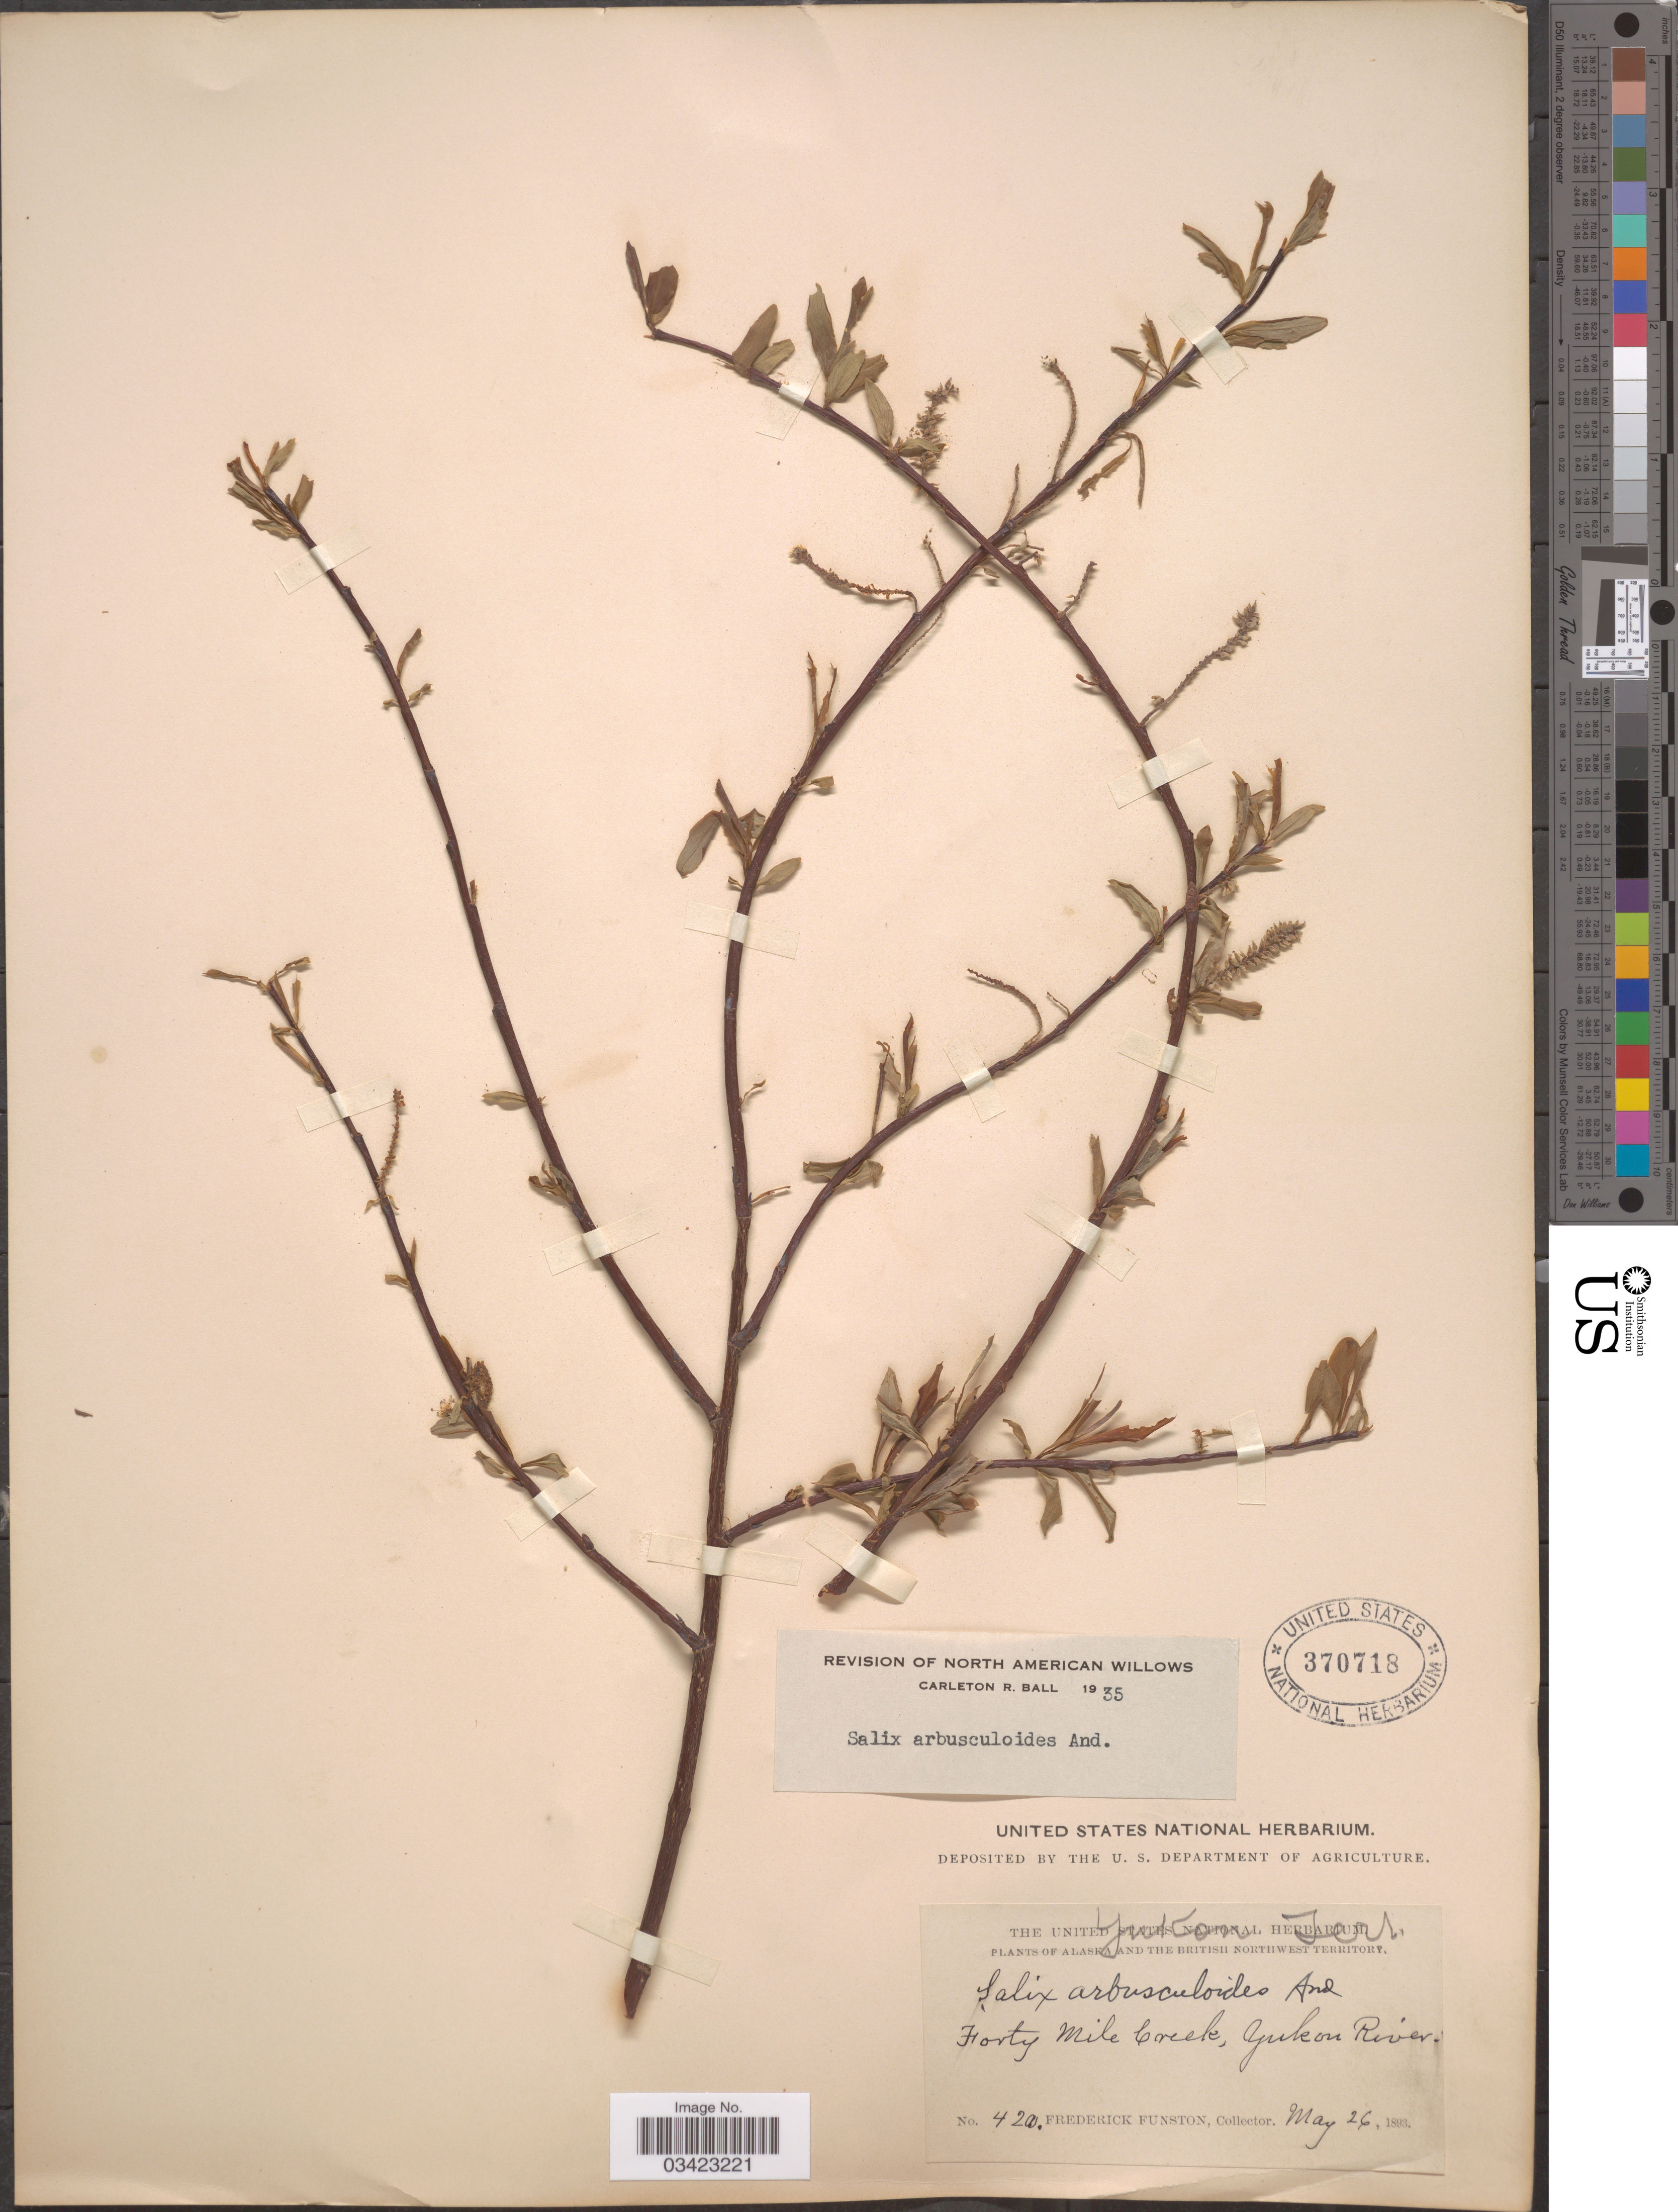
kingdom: Plantae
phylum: Tracheophyta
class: Magnoliopsida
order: Malpighiales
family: Salicaceae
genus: Salix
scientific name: Salix arbusculoides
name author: Andersson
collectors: F. Funston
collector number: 42a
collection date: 1893-05-26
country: Canada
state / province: Yukon Territory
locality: Forty Mile Creek, Yukon River.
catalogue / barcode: US 370718